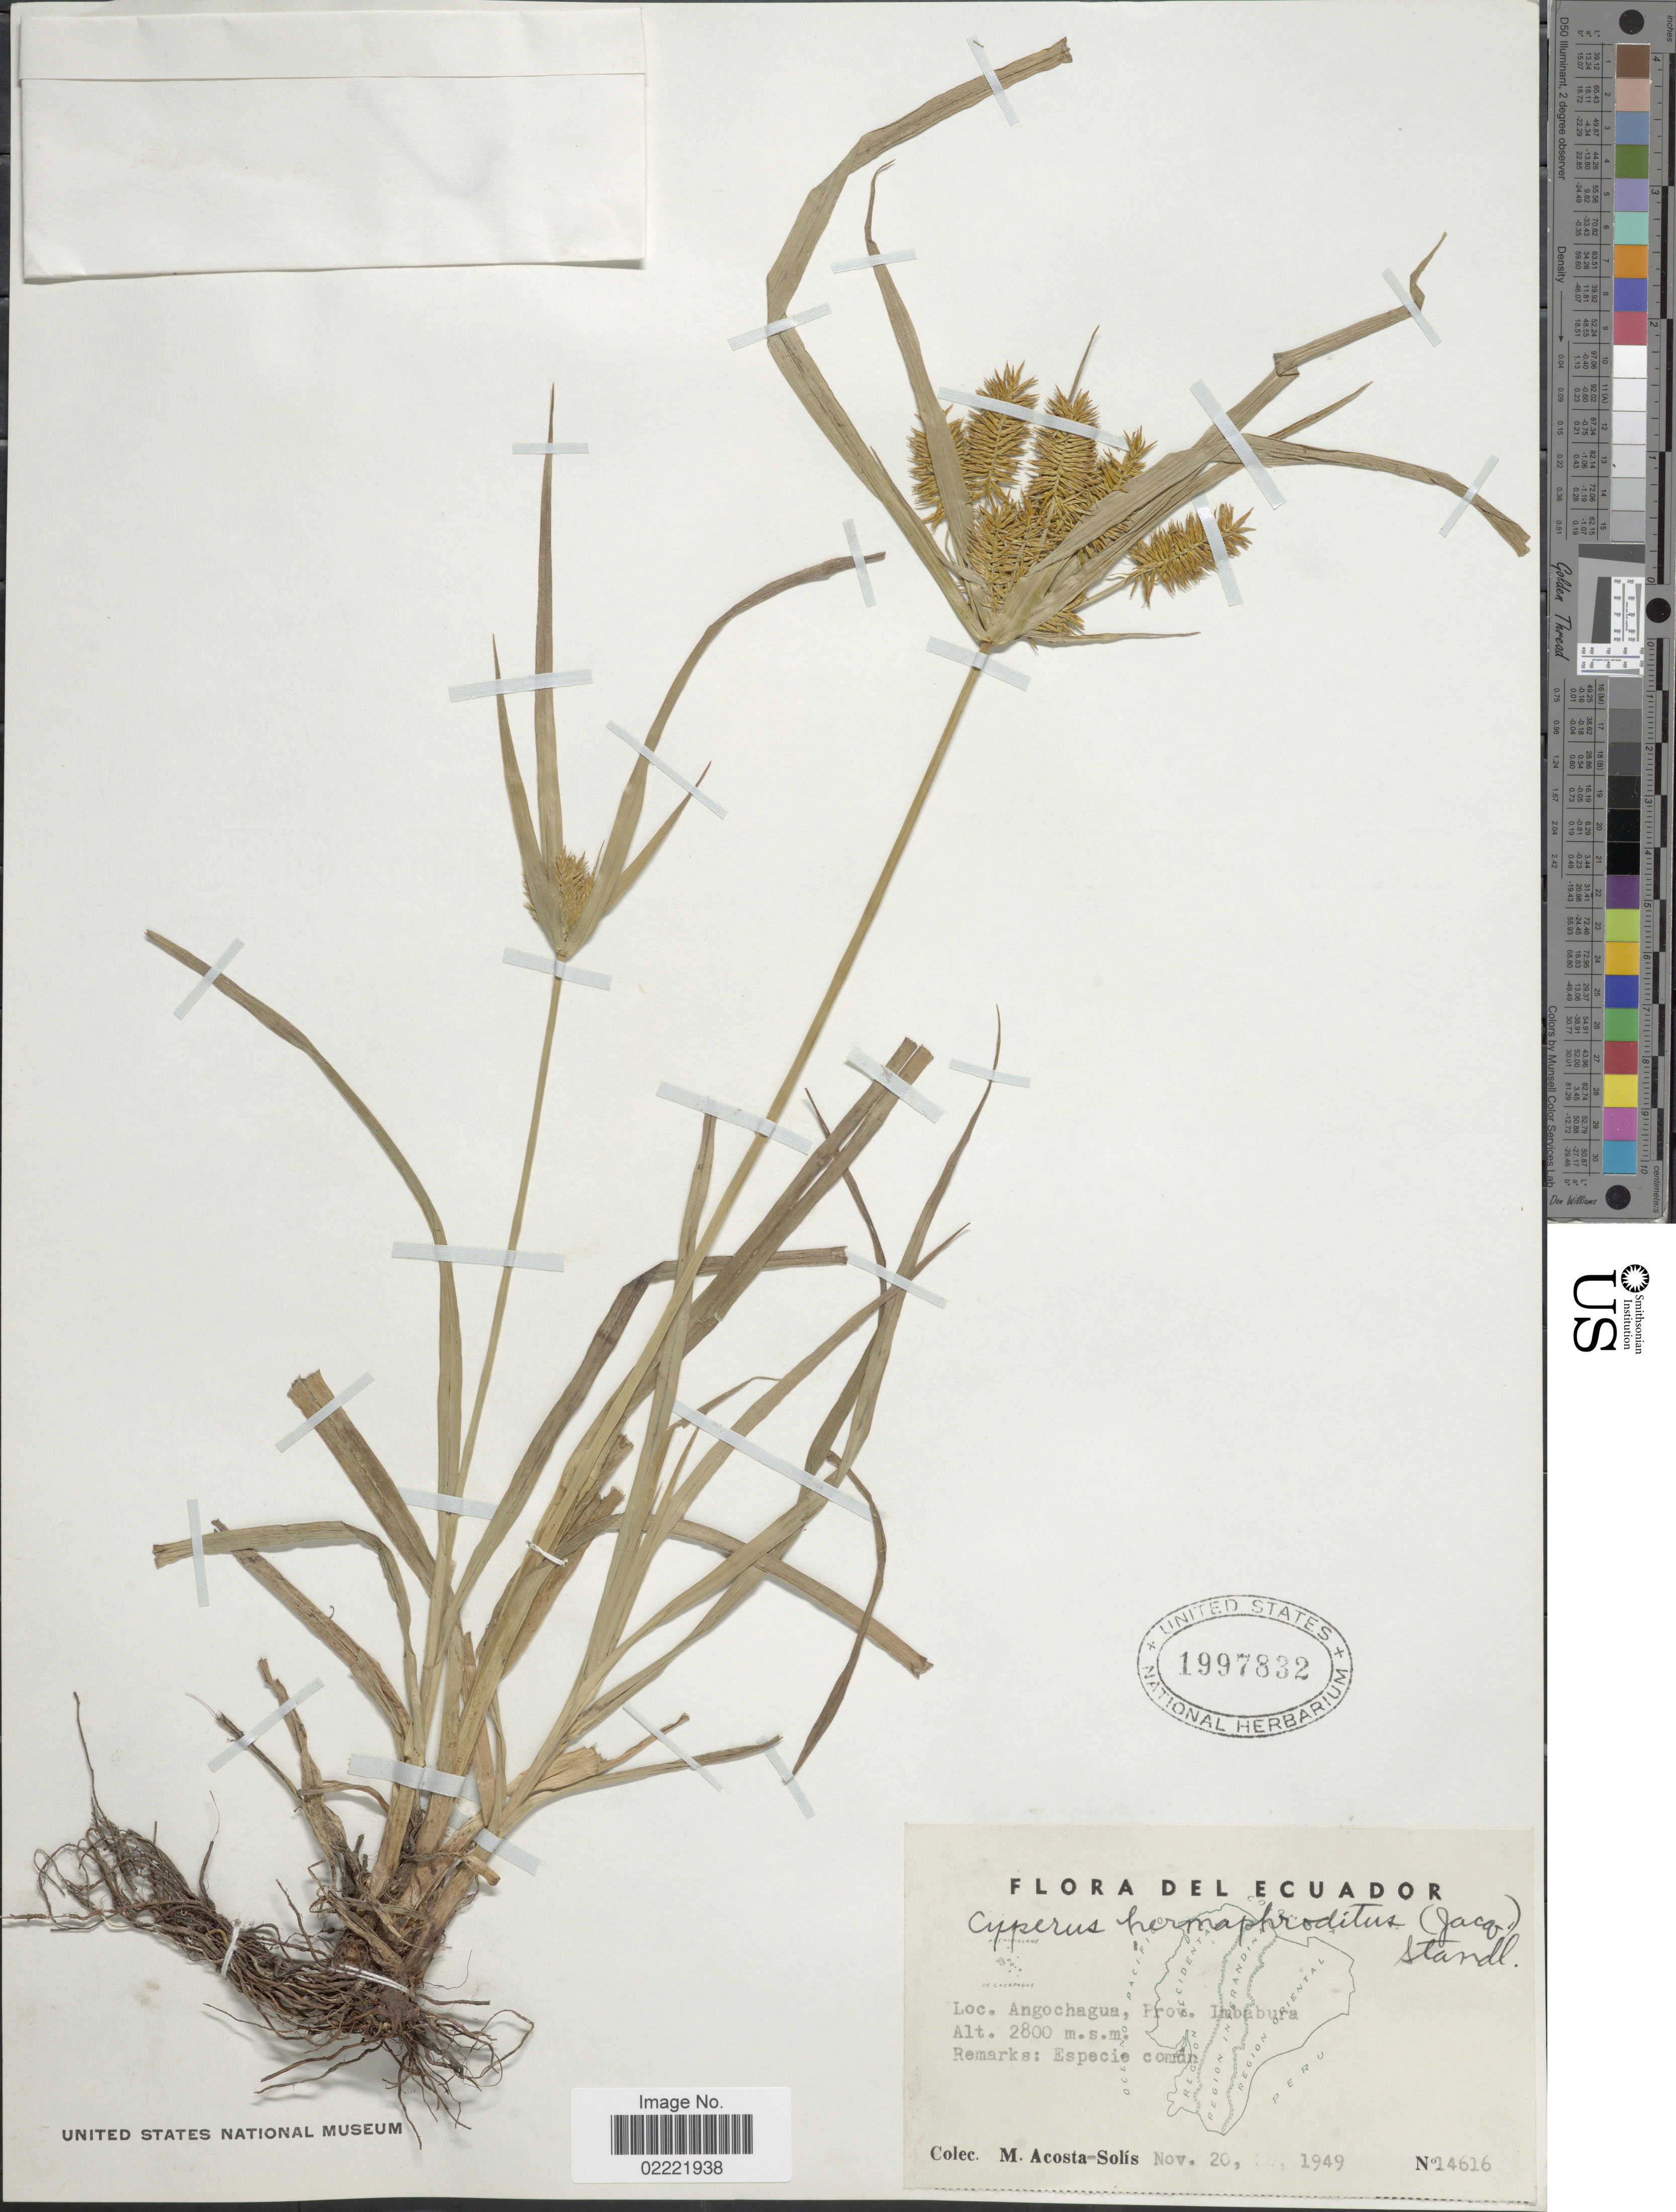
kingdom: Plantae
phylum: Tracheophyta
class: Liliopsida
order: Poales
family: Cyperaceae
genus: Cyperus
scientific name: Cyperus hermaphroditus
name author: (Jacq.) Standl.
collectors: M. Acosta Solis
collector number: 14616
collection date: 1949-11-20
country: Ecuador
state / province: Imbabura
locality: Angochagua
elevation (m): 2800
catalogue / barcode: US 1997832